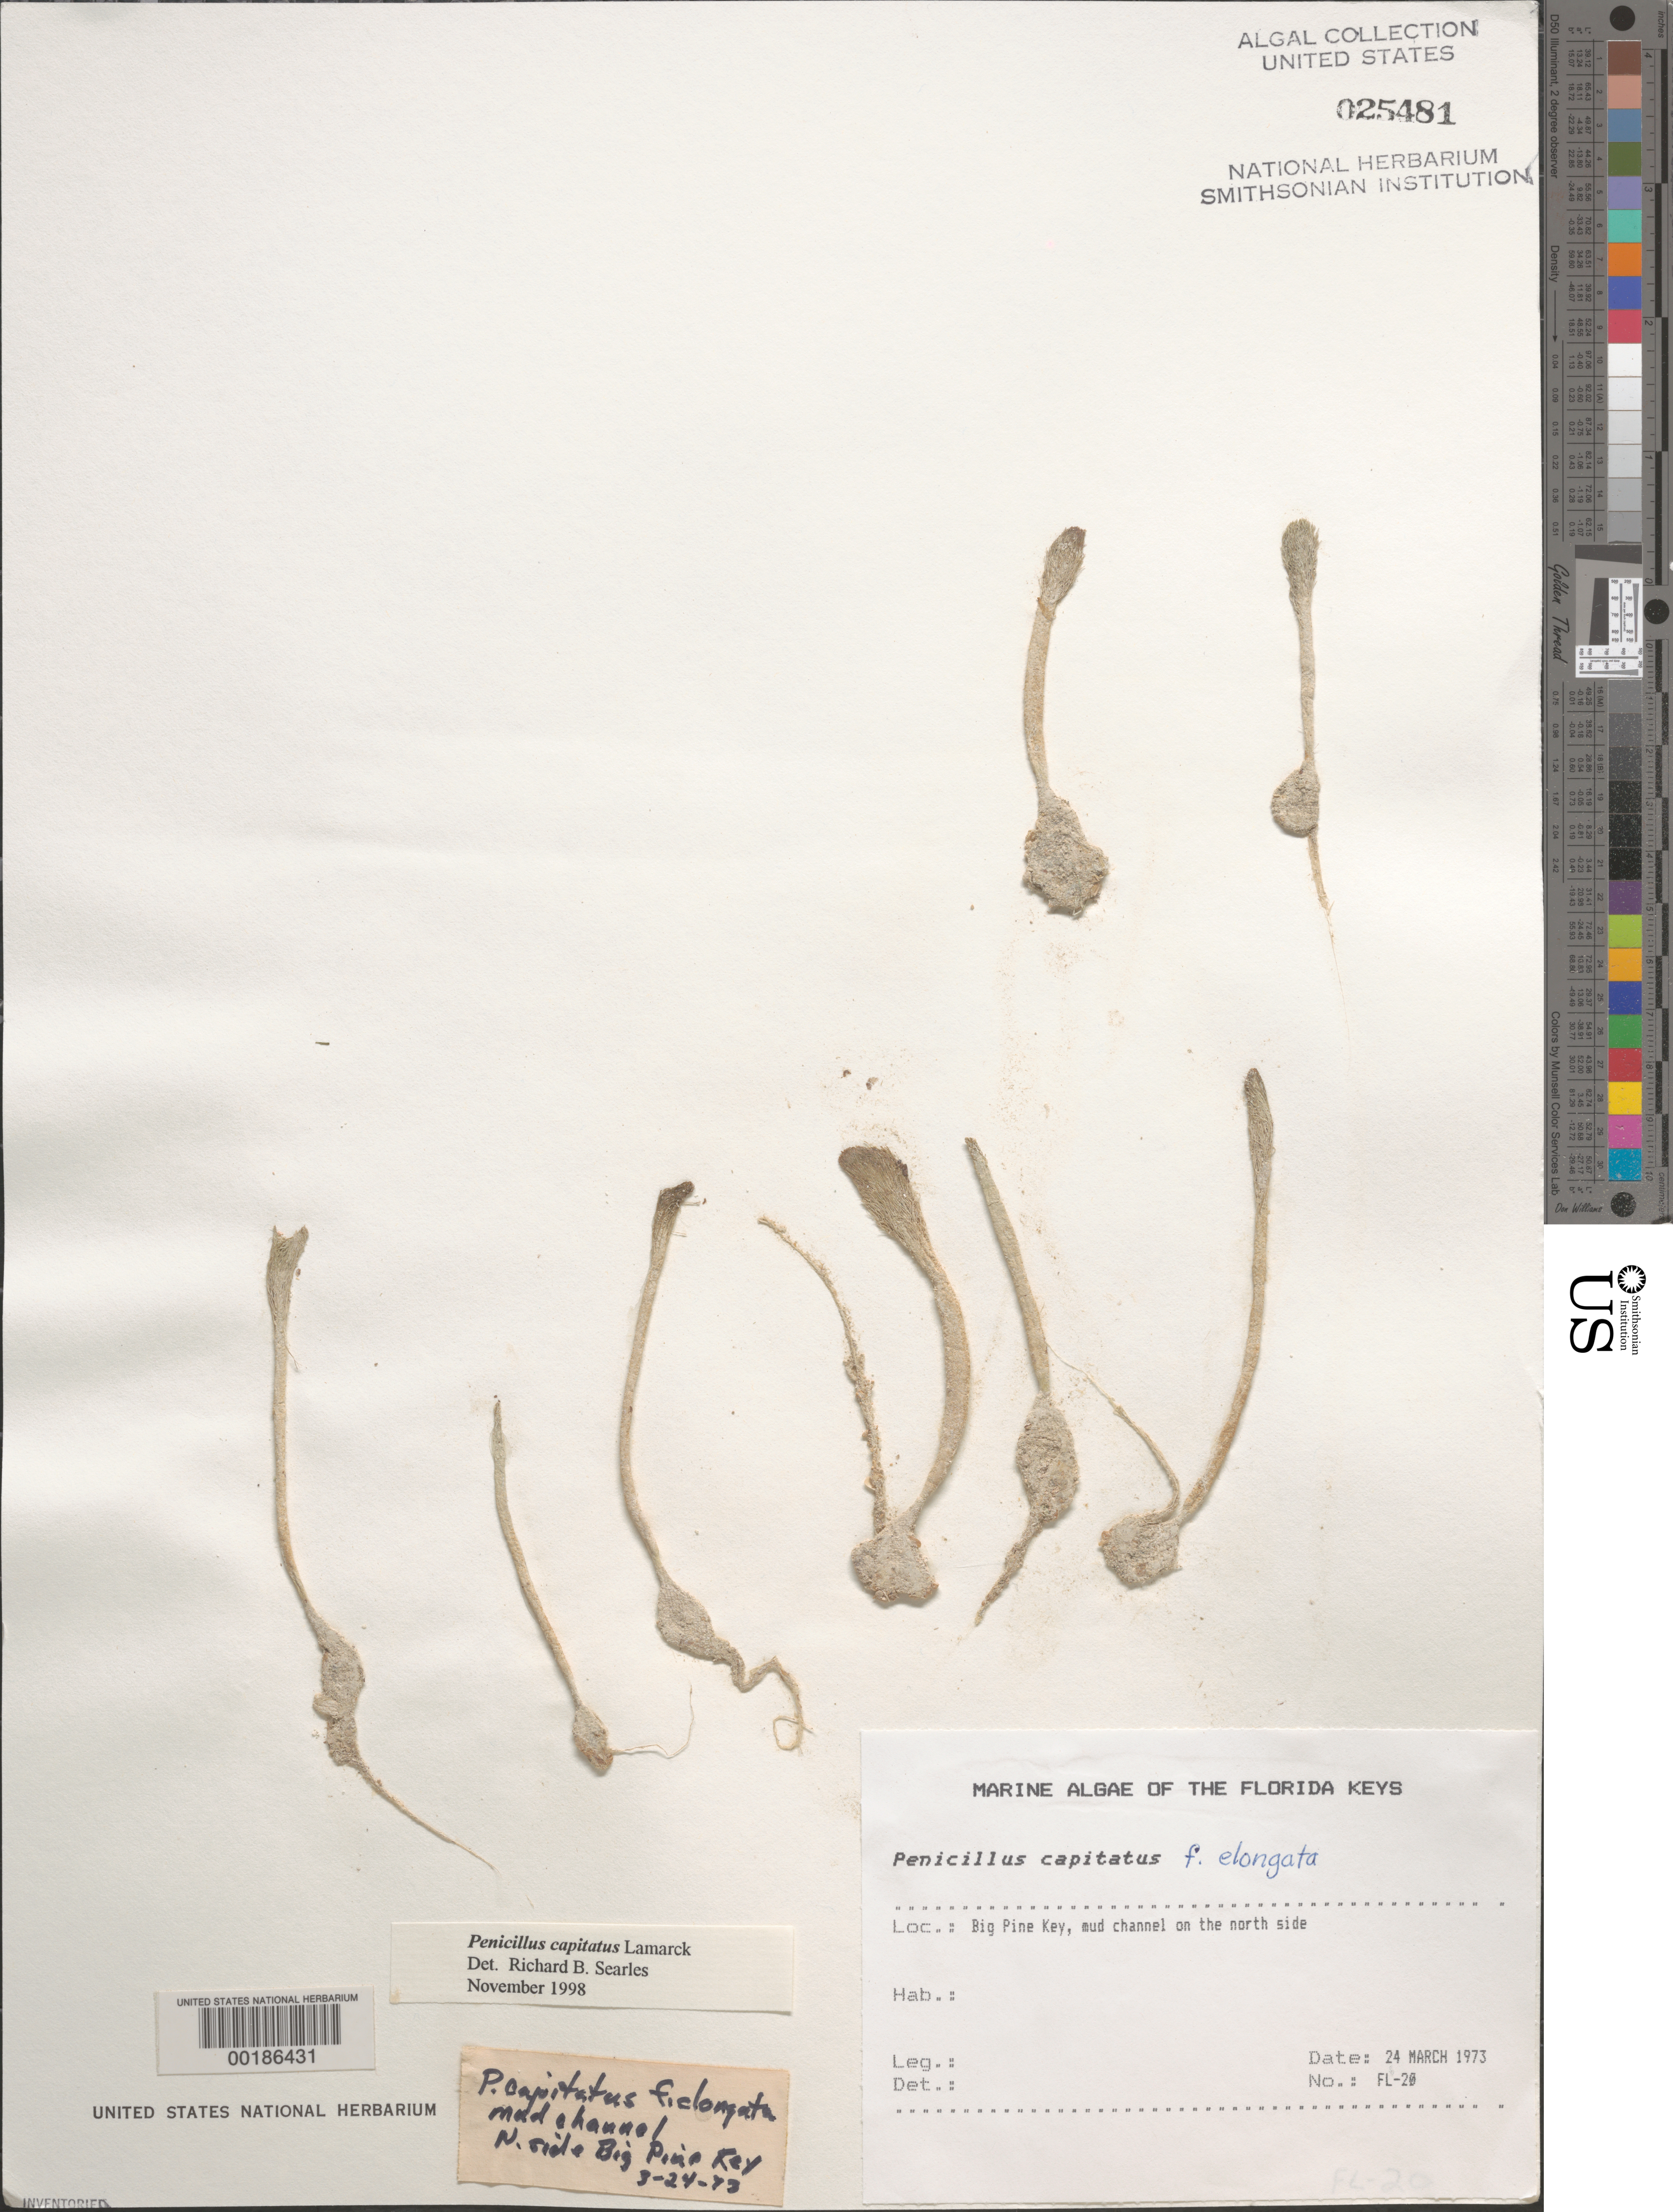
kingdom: Plantae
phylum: Chlorophyta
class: Ulvophyceae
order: Bryopsidales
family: Udoteaceae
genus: Penicillus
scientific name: Penicillus capitatus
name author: Lam.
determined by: Searles, R. B.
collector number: FL-20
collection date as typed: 24 Mar 1973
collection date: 1973-03-24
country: United States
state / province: Florida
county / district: Monroe County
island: Big Pine Key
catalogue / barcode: US 25481